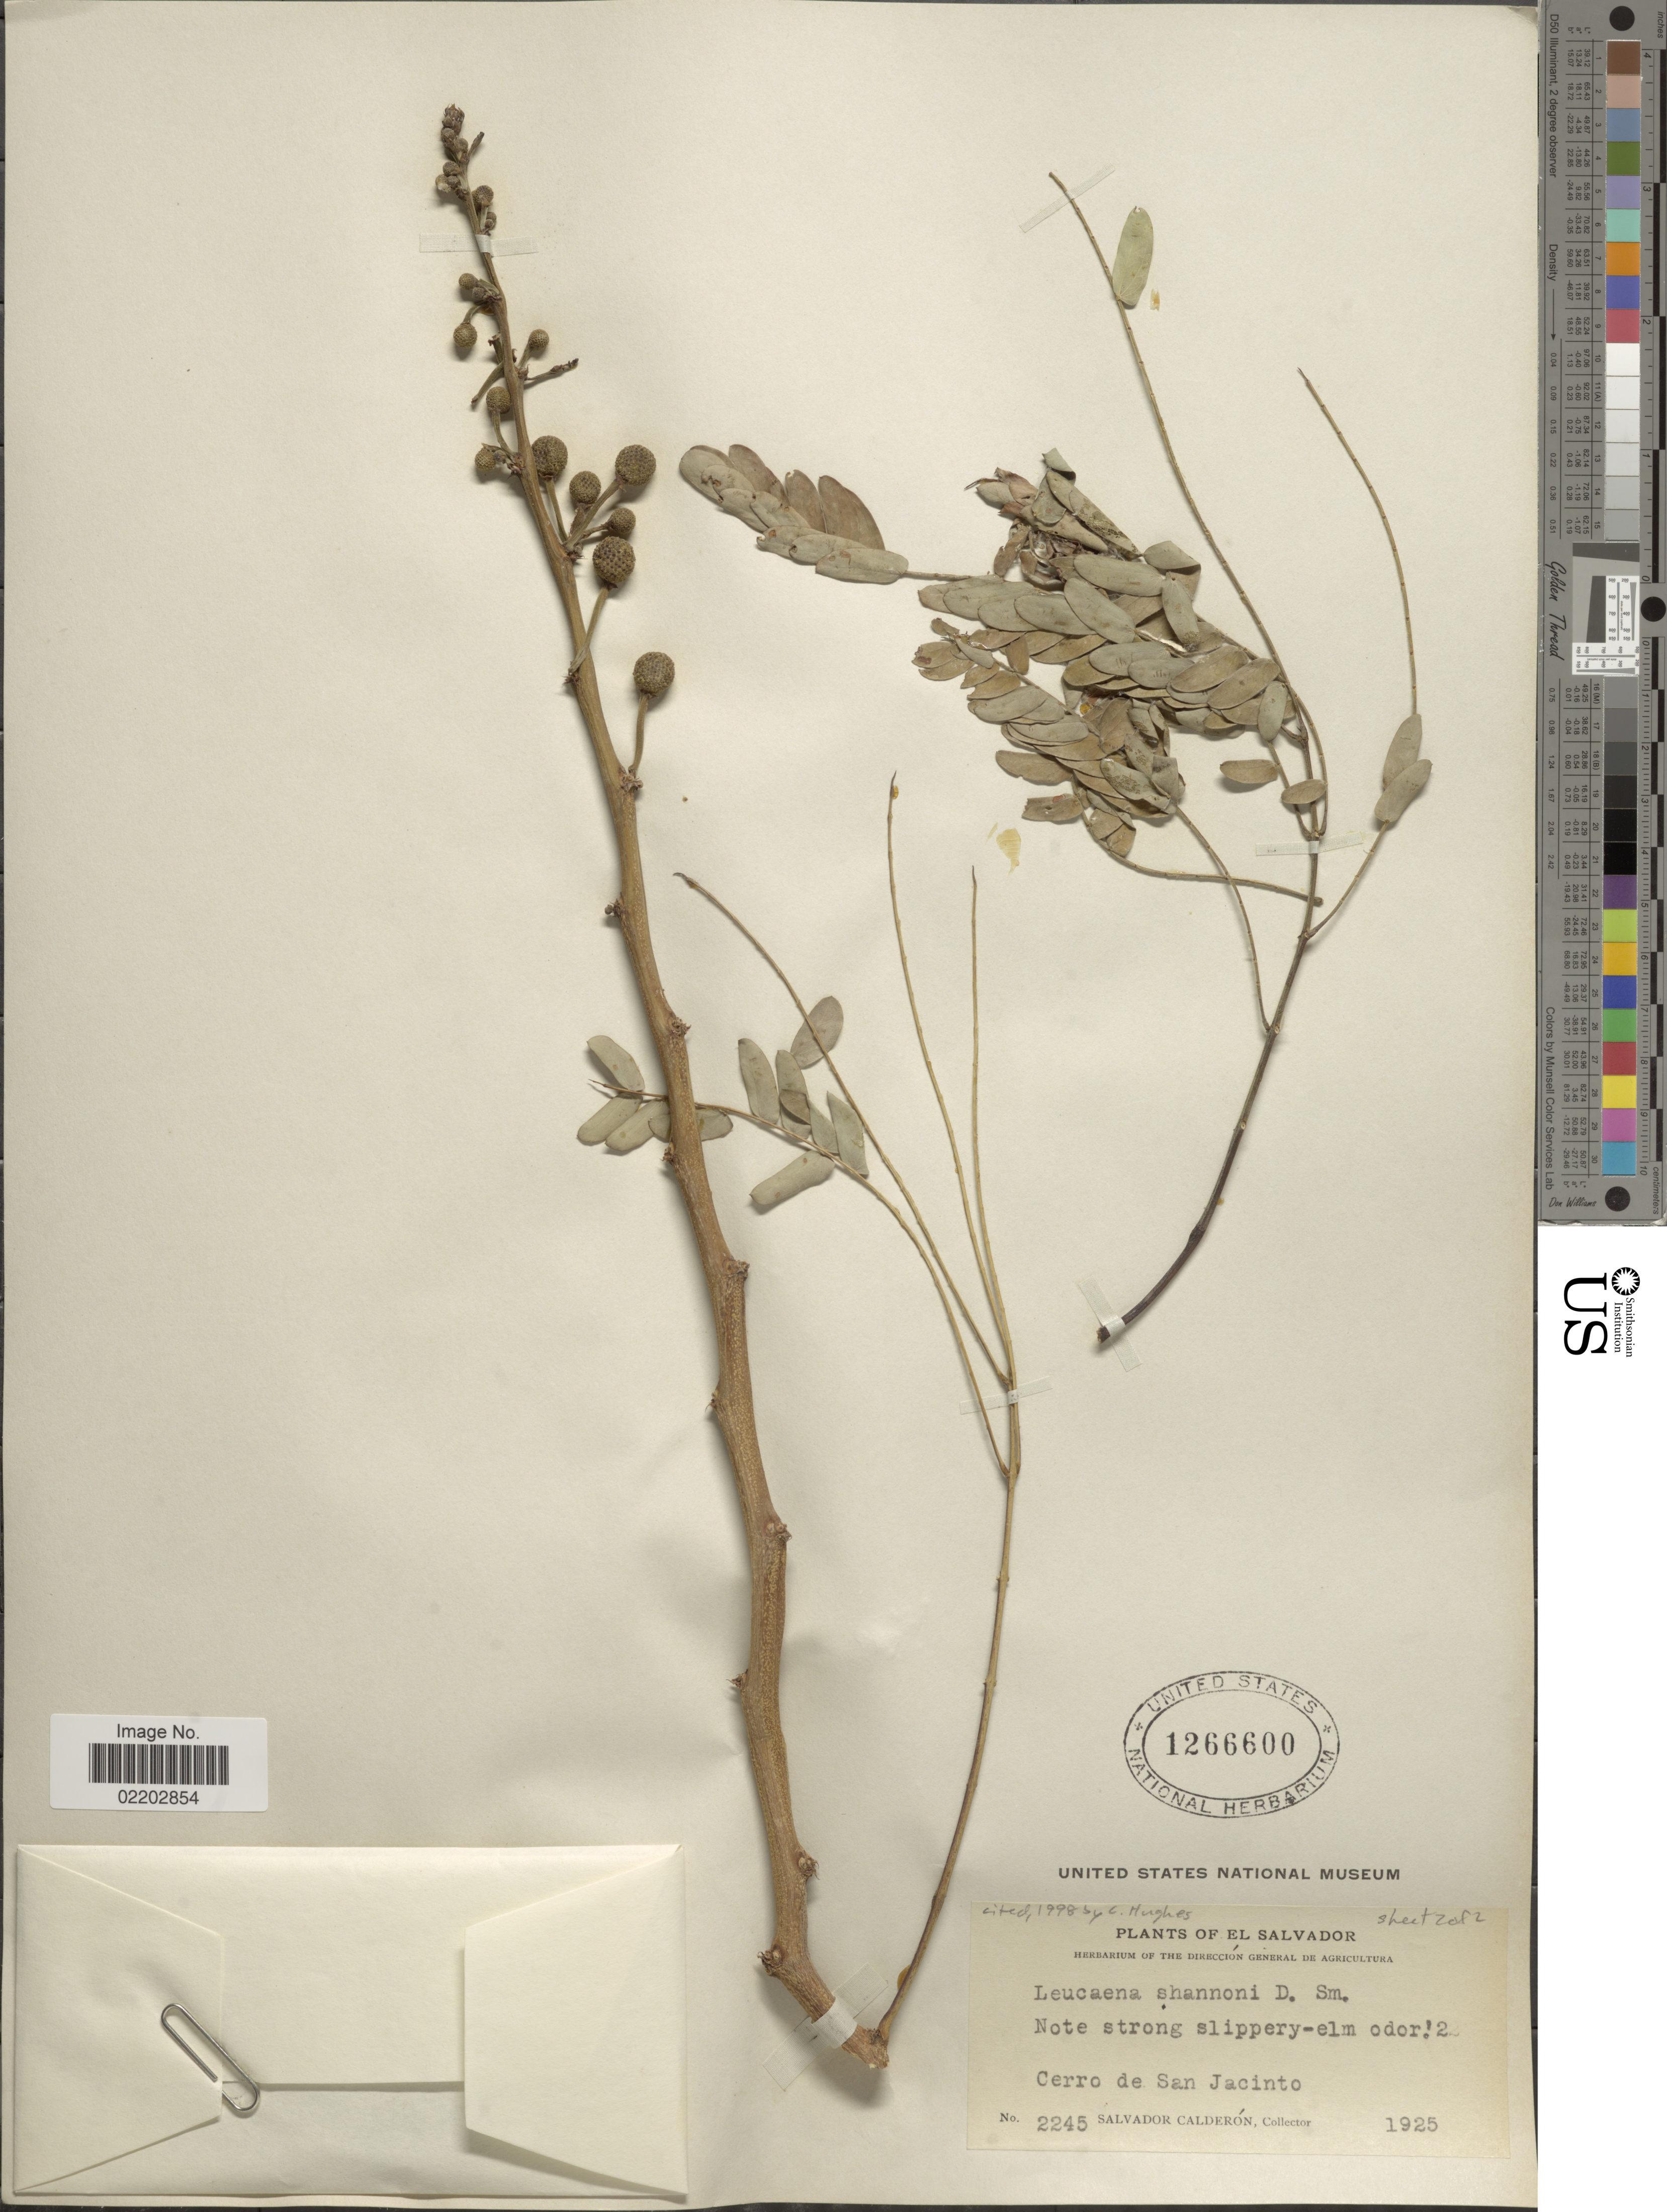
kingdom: Plantae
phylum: Tracheophyta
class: Magnoliopsida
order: Fabales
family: Fabaceae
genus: Leucaena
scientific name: Leucaena shannonii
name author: Donn. Sm.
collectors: S. Calderón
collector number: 2245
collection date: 1925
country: El Salvador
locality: Cerro de San Jacinto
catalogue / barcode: US 1266600